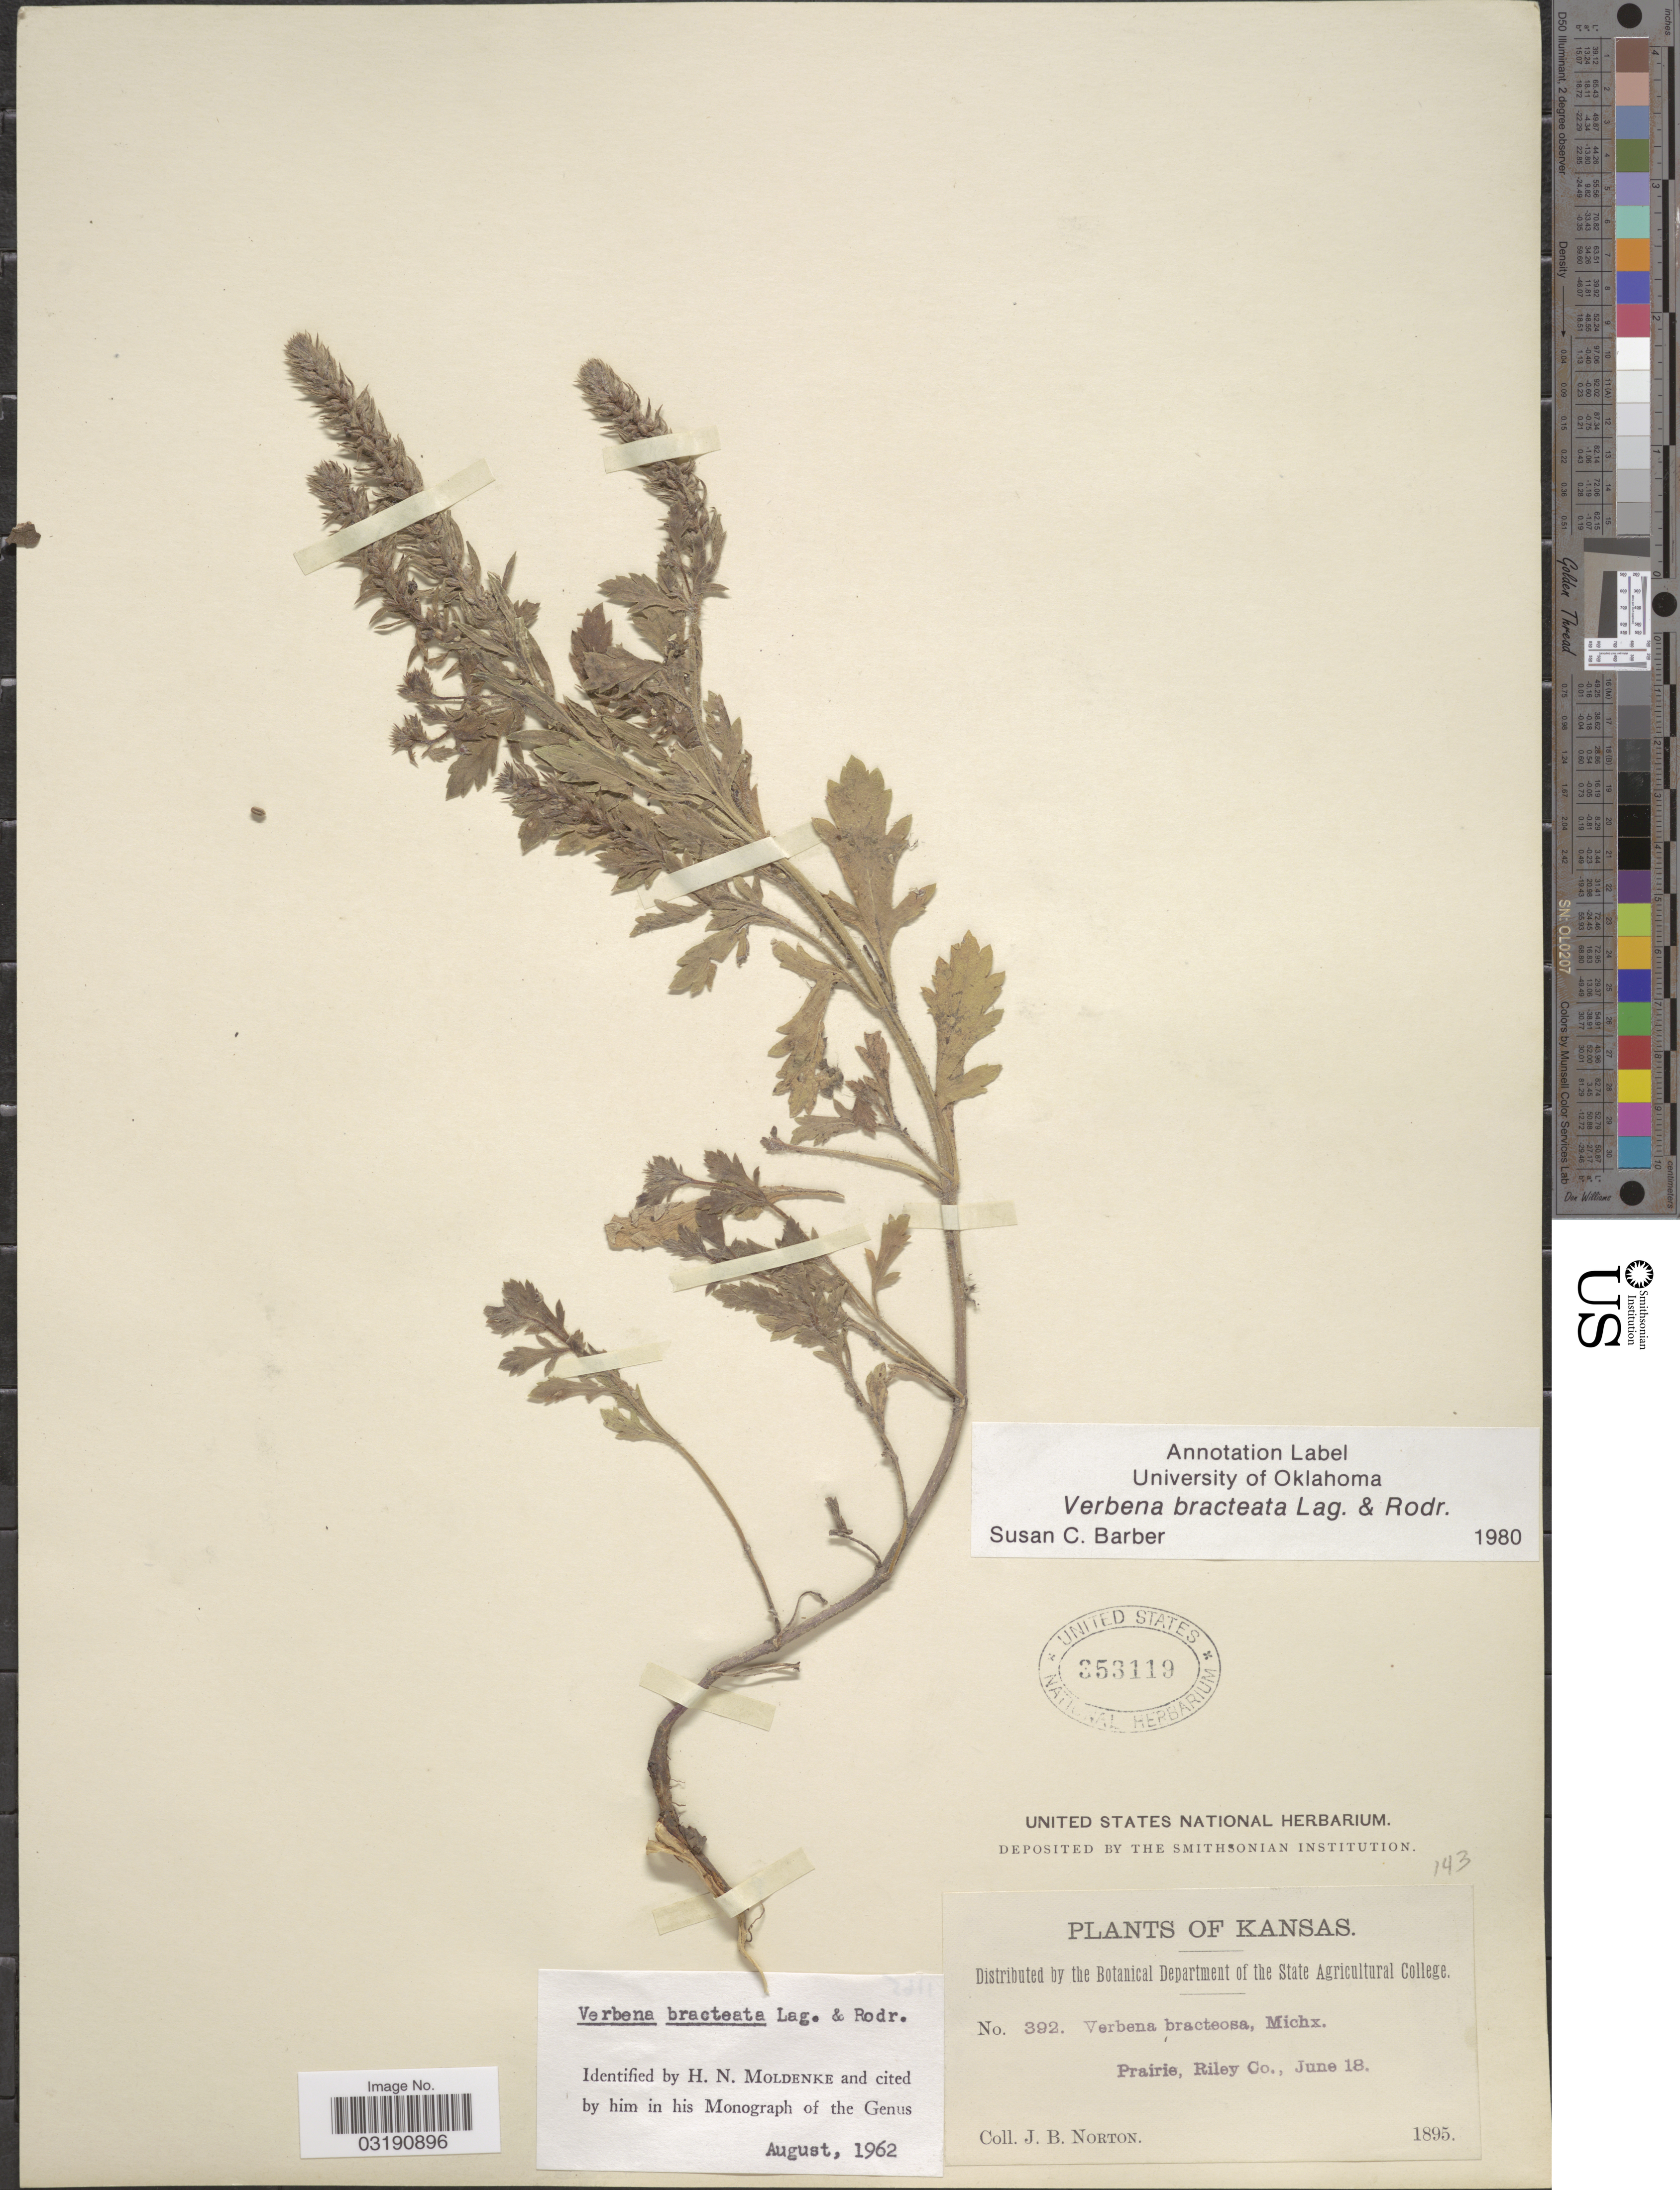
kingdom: Plantae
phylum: Tracheophyta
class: Magnoliopsida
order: Lamiales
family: Verbenaceae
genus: Verbena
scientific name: Verbena bracteata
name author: Cav. ex Lag. & Rodr.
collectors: J. B. Norton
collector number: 392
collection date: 1895-06-18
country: United States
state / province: Kansas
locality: Riley Co.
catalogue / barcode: US 353119